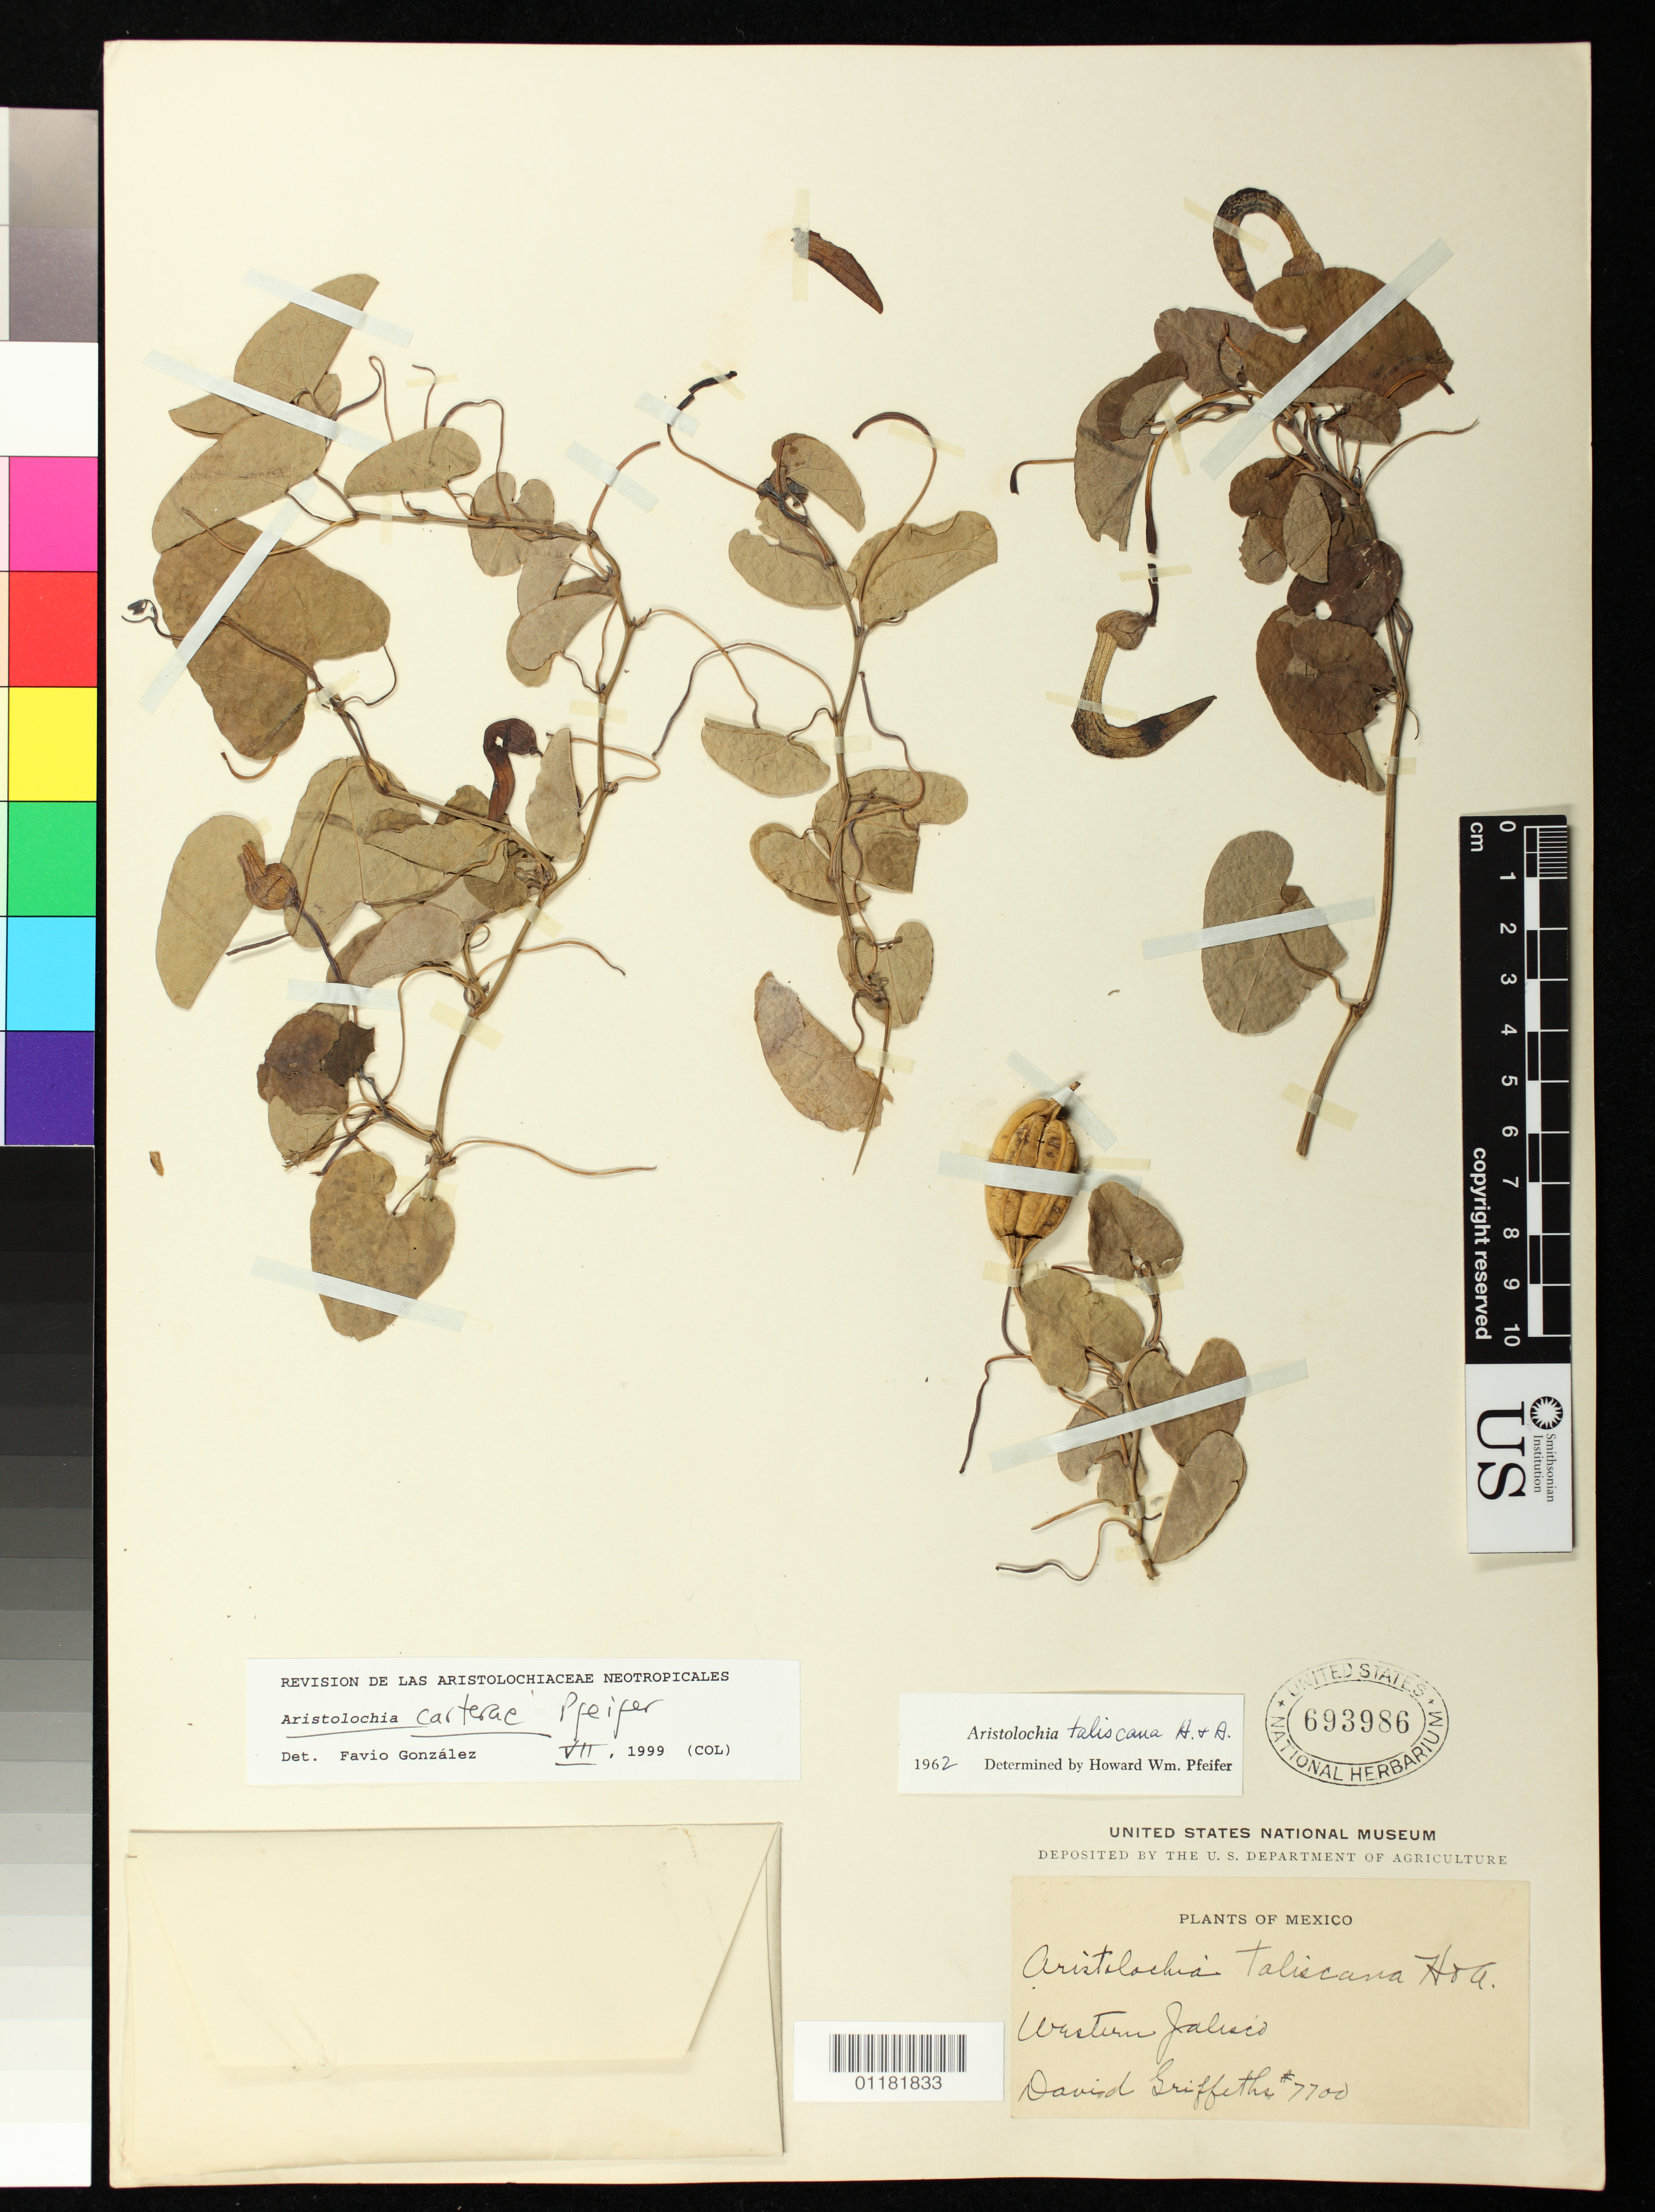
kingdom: Plantae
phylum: Tracheophyta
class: Magnoliopsida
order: Piperales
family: Aristolochiaceae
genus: Aristolochia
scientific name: Aristolochia carterae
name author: Pfeifer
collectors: D. Griffiths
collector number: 7700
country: Mexico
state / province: Jalisco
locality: Western Jalisco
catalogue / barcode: US 693986